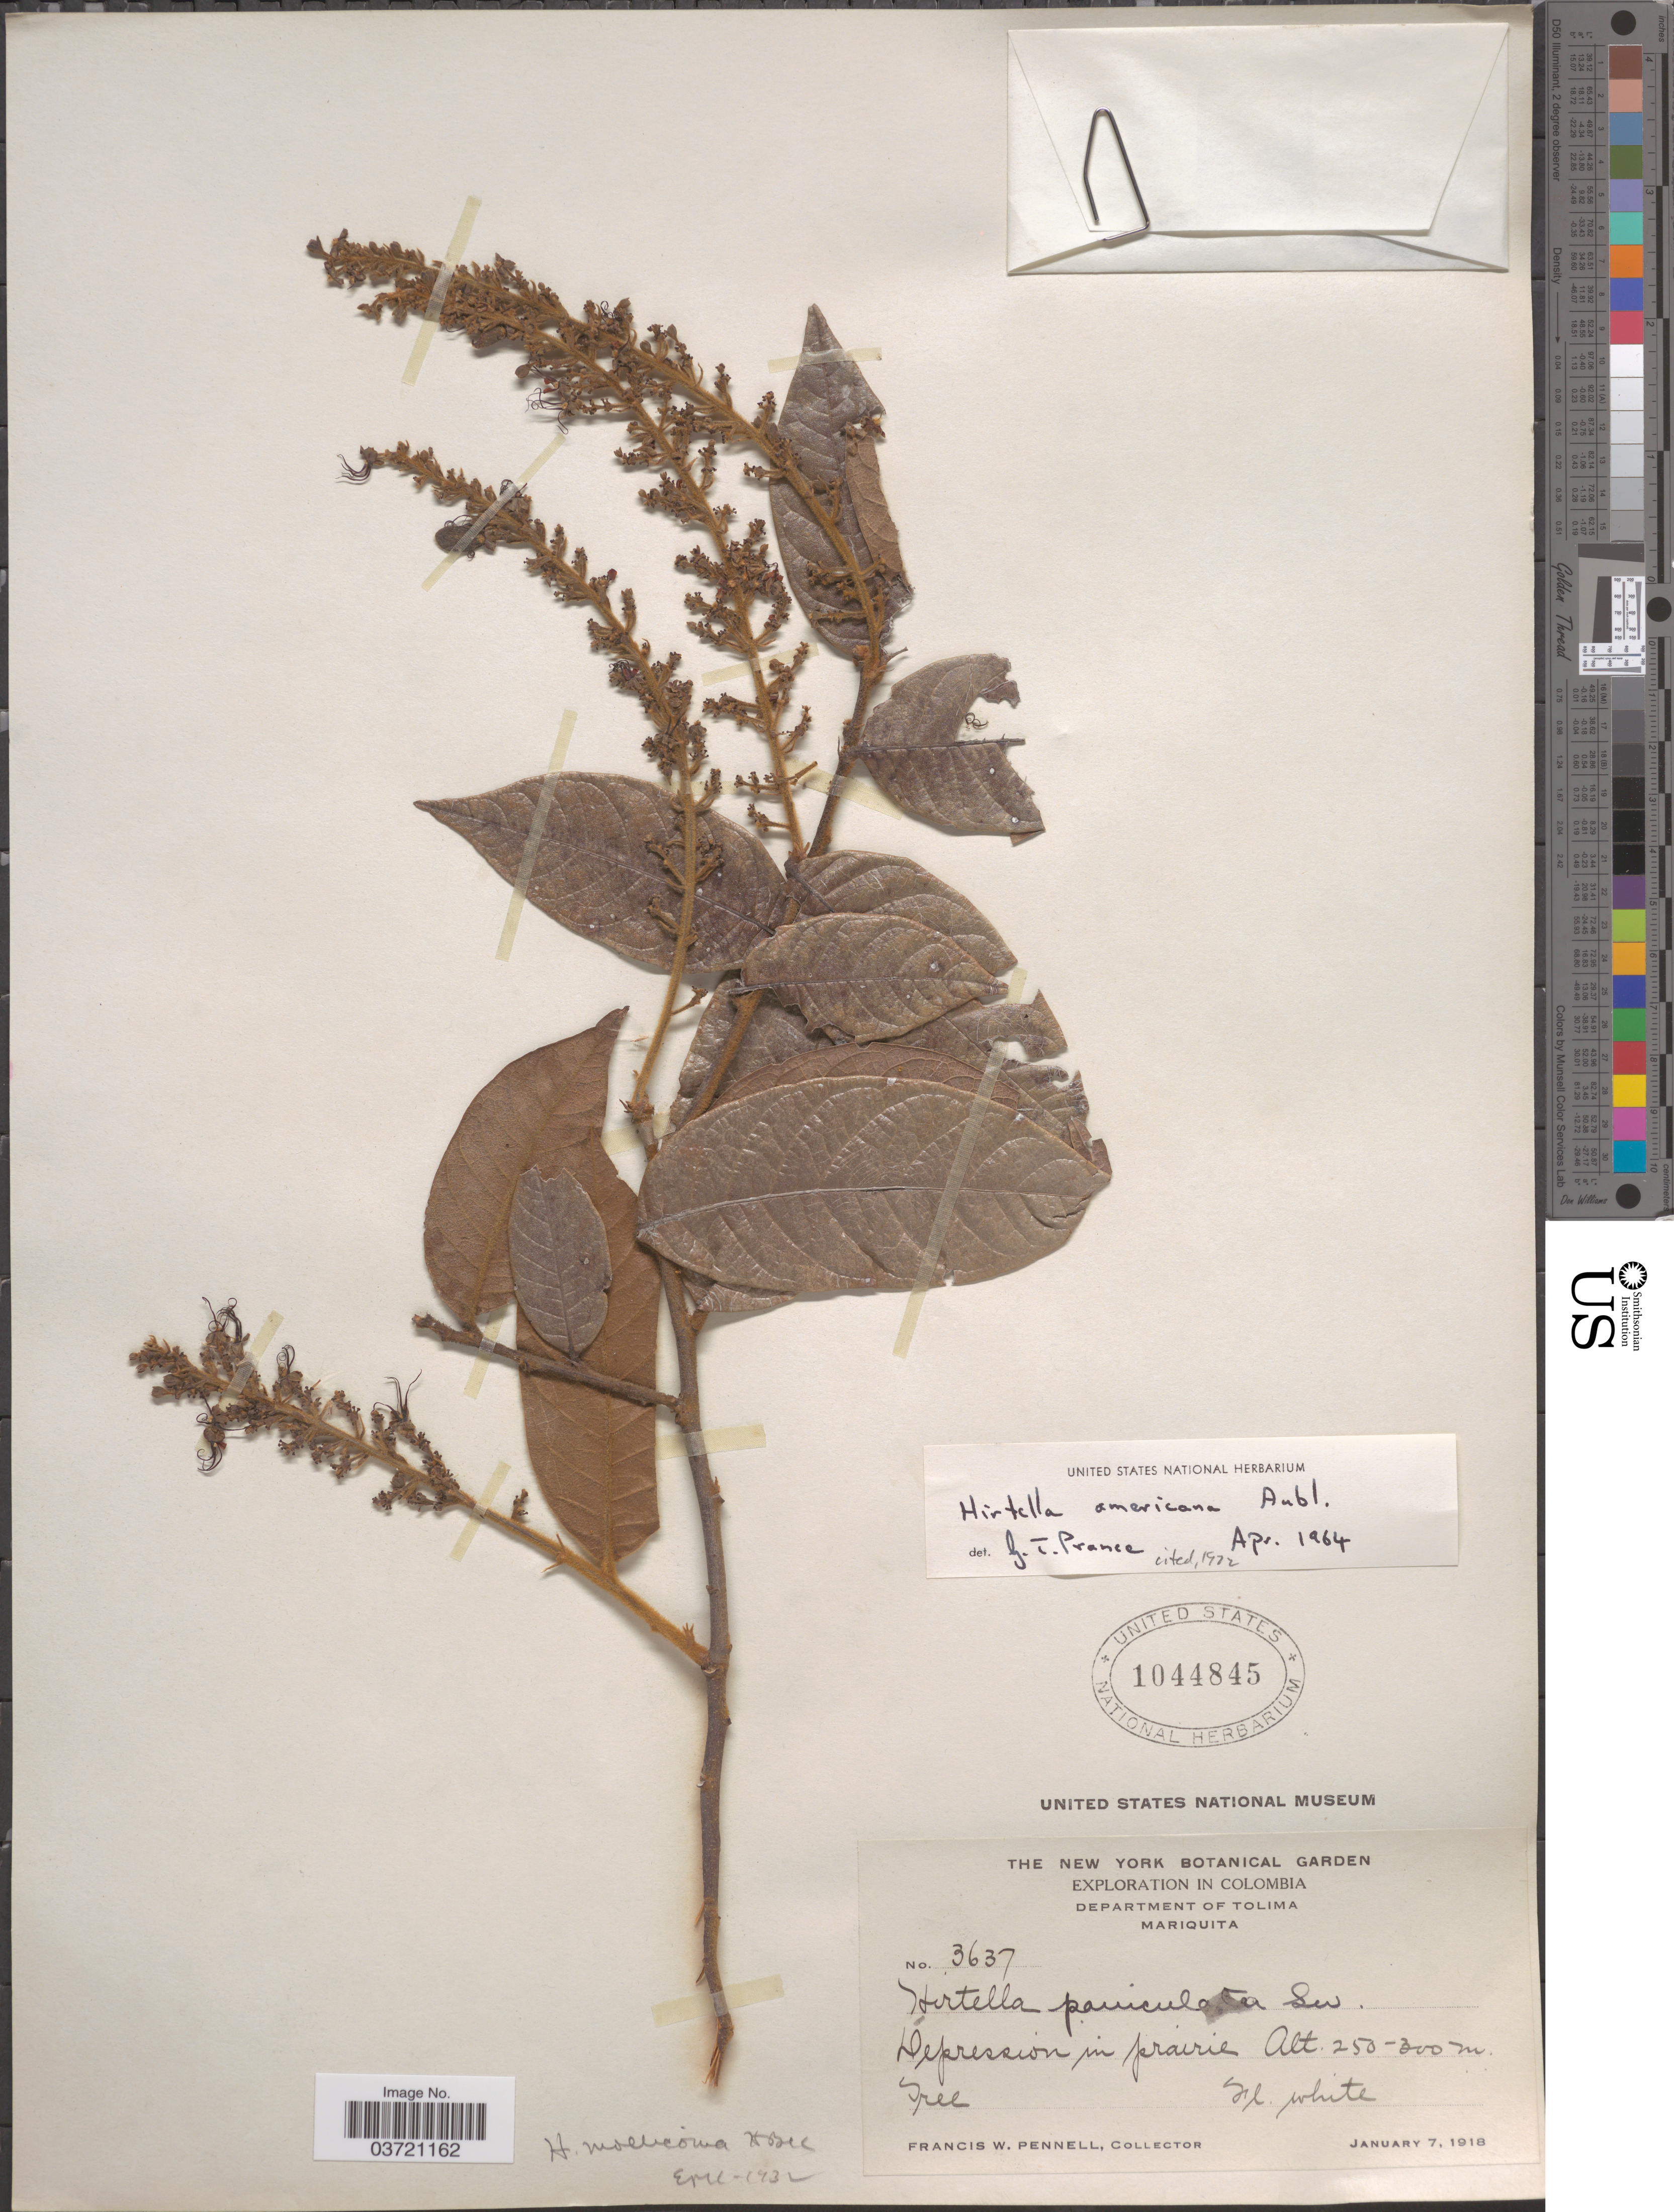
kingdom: Plantae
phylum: Tracheophyta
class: Magnoliopsida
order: Malpighiales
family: Chrysobalanaceae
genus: Hirtella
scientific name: Hirtella americana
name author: L.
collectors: F. W. Pennell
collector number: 3637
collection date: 1918-01-07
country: Colombia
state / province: Tolima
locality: Department of Tolima. Mariquita. Depression in prairie.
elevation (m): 250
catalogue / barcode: US 1044845